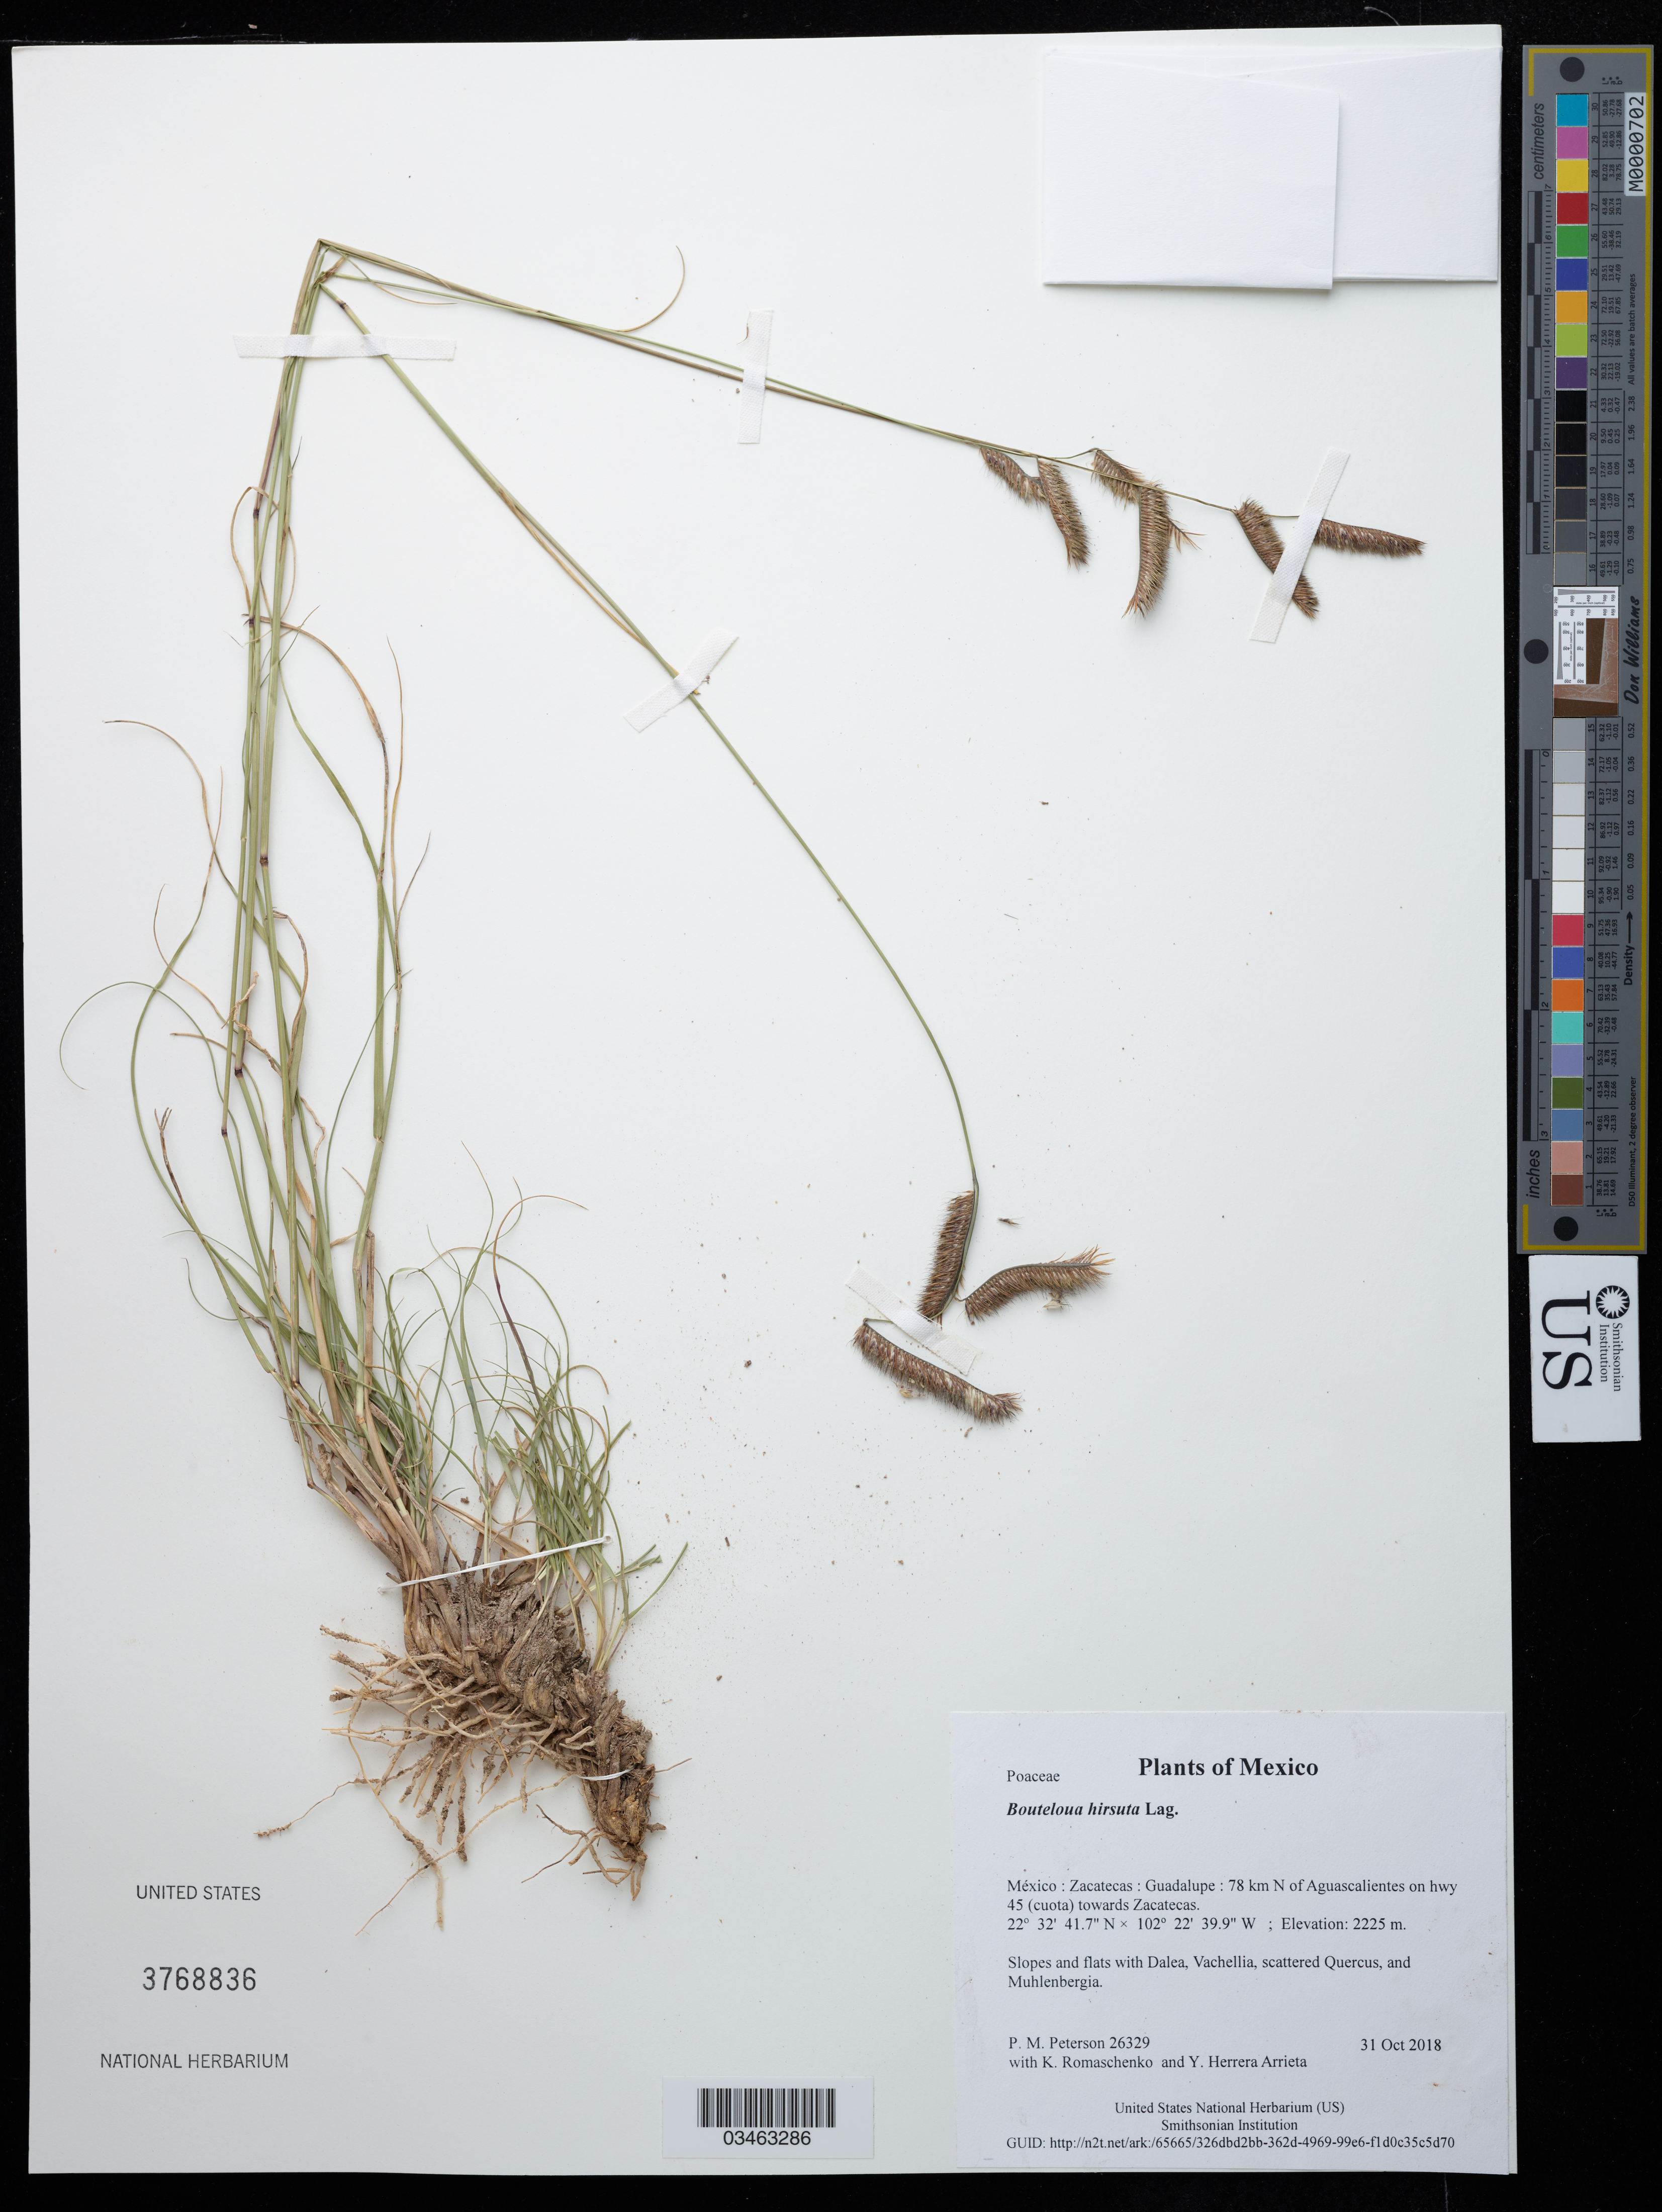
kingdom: Plantae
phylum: Tracheophyta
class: Liliopsida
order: Poales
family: Poaceae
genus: Bouteloua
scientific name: Bouteloua hirsuta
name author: Lag.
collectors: P. M. Peterson, K. Romaschenko & Y. Herrera Arrieta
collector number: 26329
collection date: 2018-10-31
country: México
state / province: Zacatecas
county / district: Guadalupe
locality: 78 km N of Aguascalientes on hwy 45 (cuota) towards Zacatecas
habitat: Slopes and flats with Dalea, Vachellia, scattered Quercus, and Muhlenbergia.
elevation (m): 2225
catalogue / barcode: US 3768836